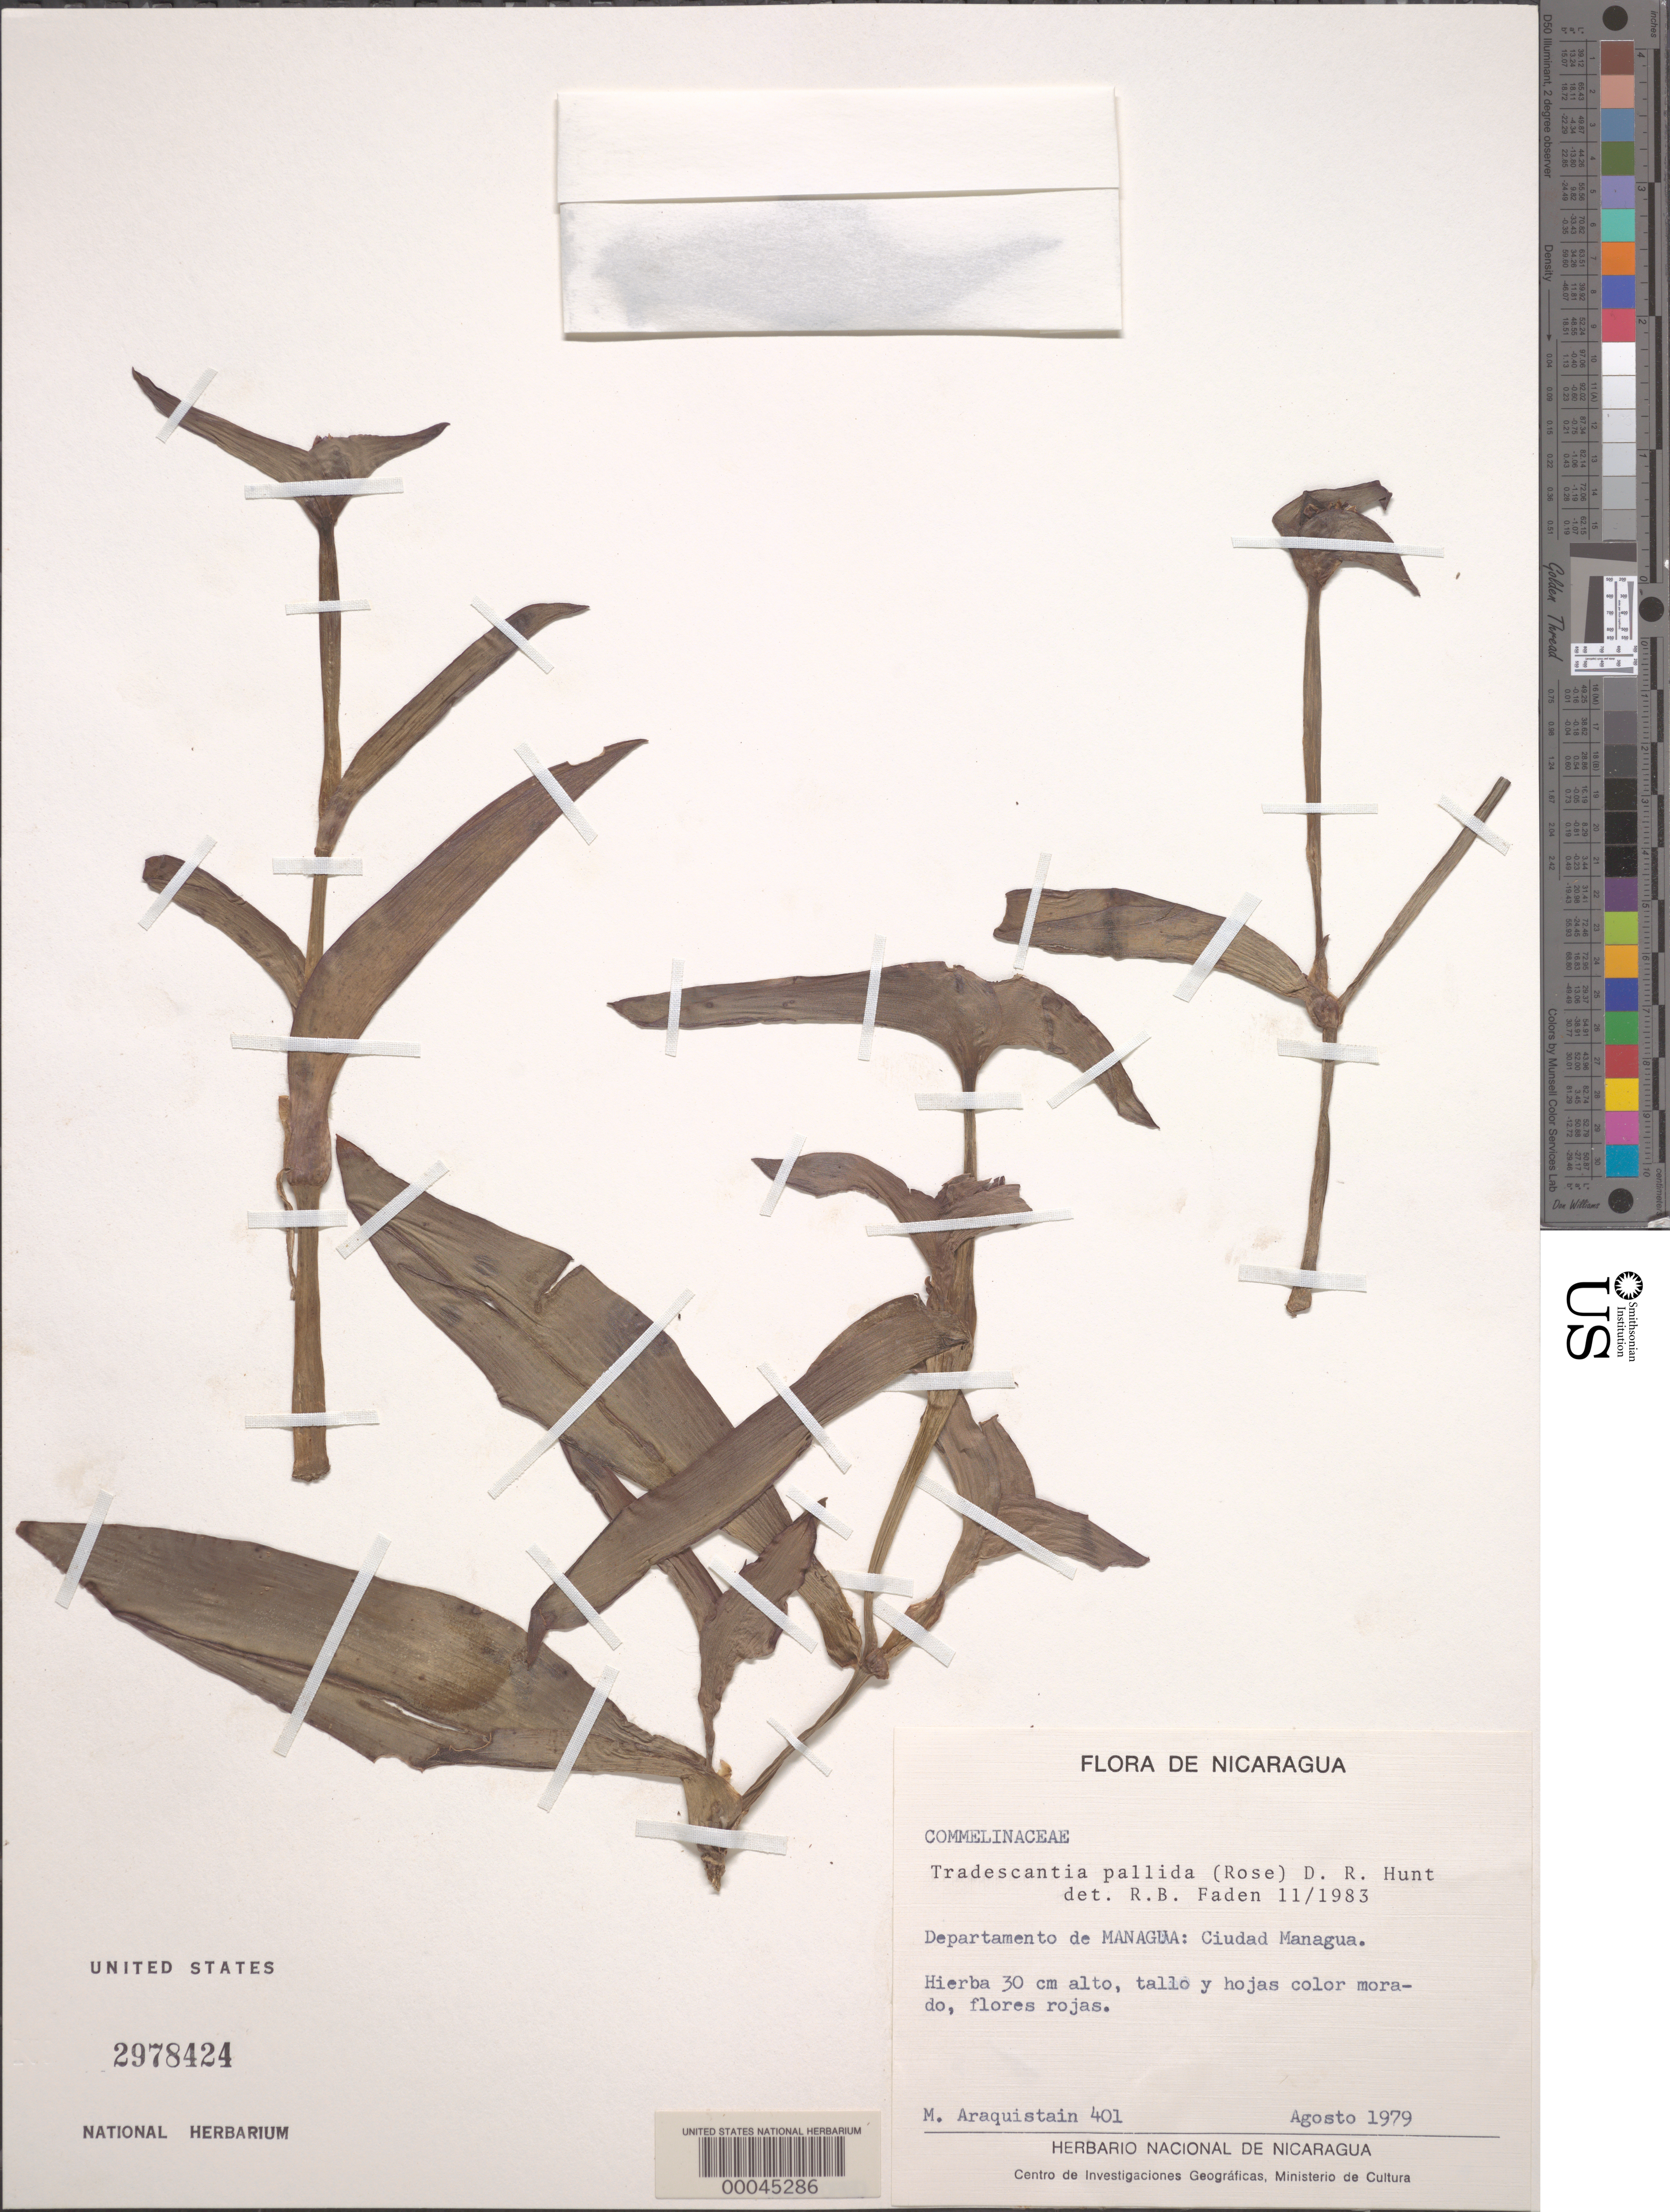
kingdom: Plantae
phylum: Tracheophyta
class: Liliopsida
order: Commelinales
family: Commelinaceae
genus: Tradescantia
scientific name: Tradescantia pallida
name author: (Rose) D.R. Hunt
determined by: Faden, Robert B., (US), Smithsonian Institution - National Museum of Natural History (UNITED STATES)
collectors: M. Araquistain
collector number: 401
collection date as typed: Aug 1979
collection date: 1979-08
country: Nicaragua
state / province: Managua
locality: Ciudad managua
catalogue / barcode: US 2978424